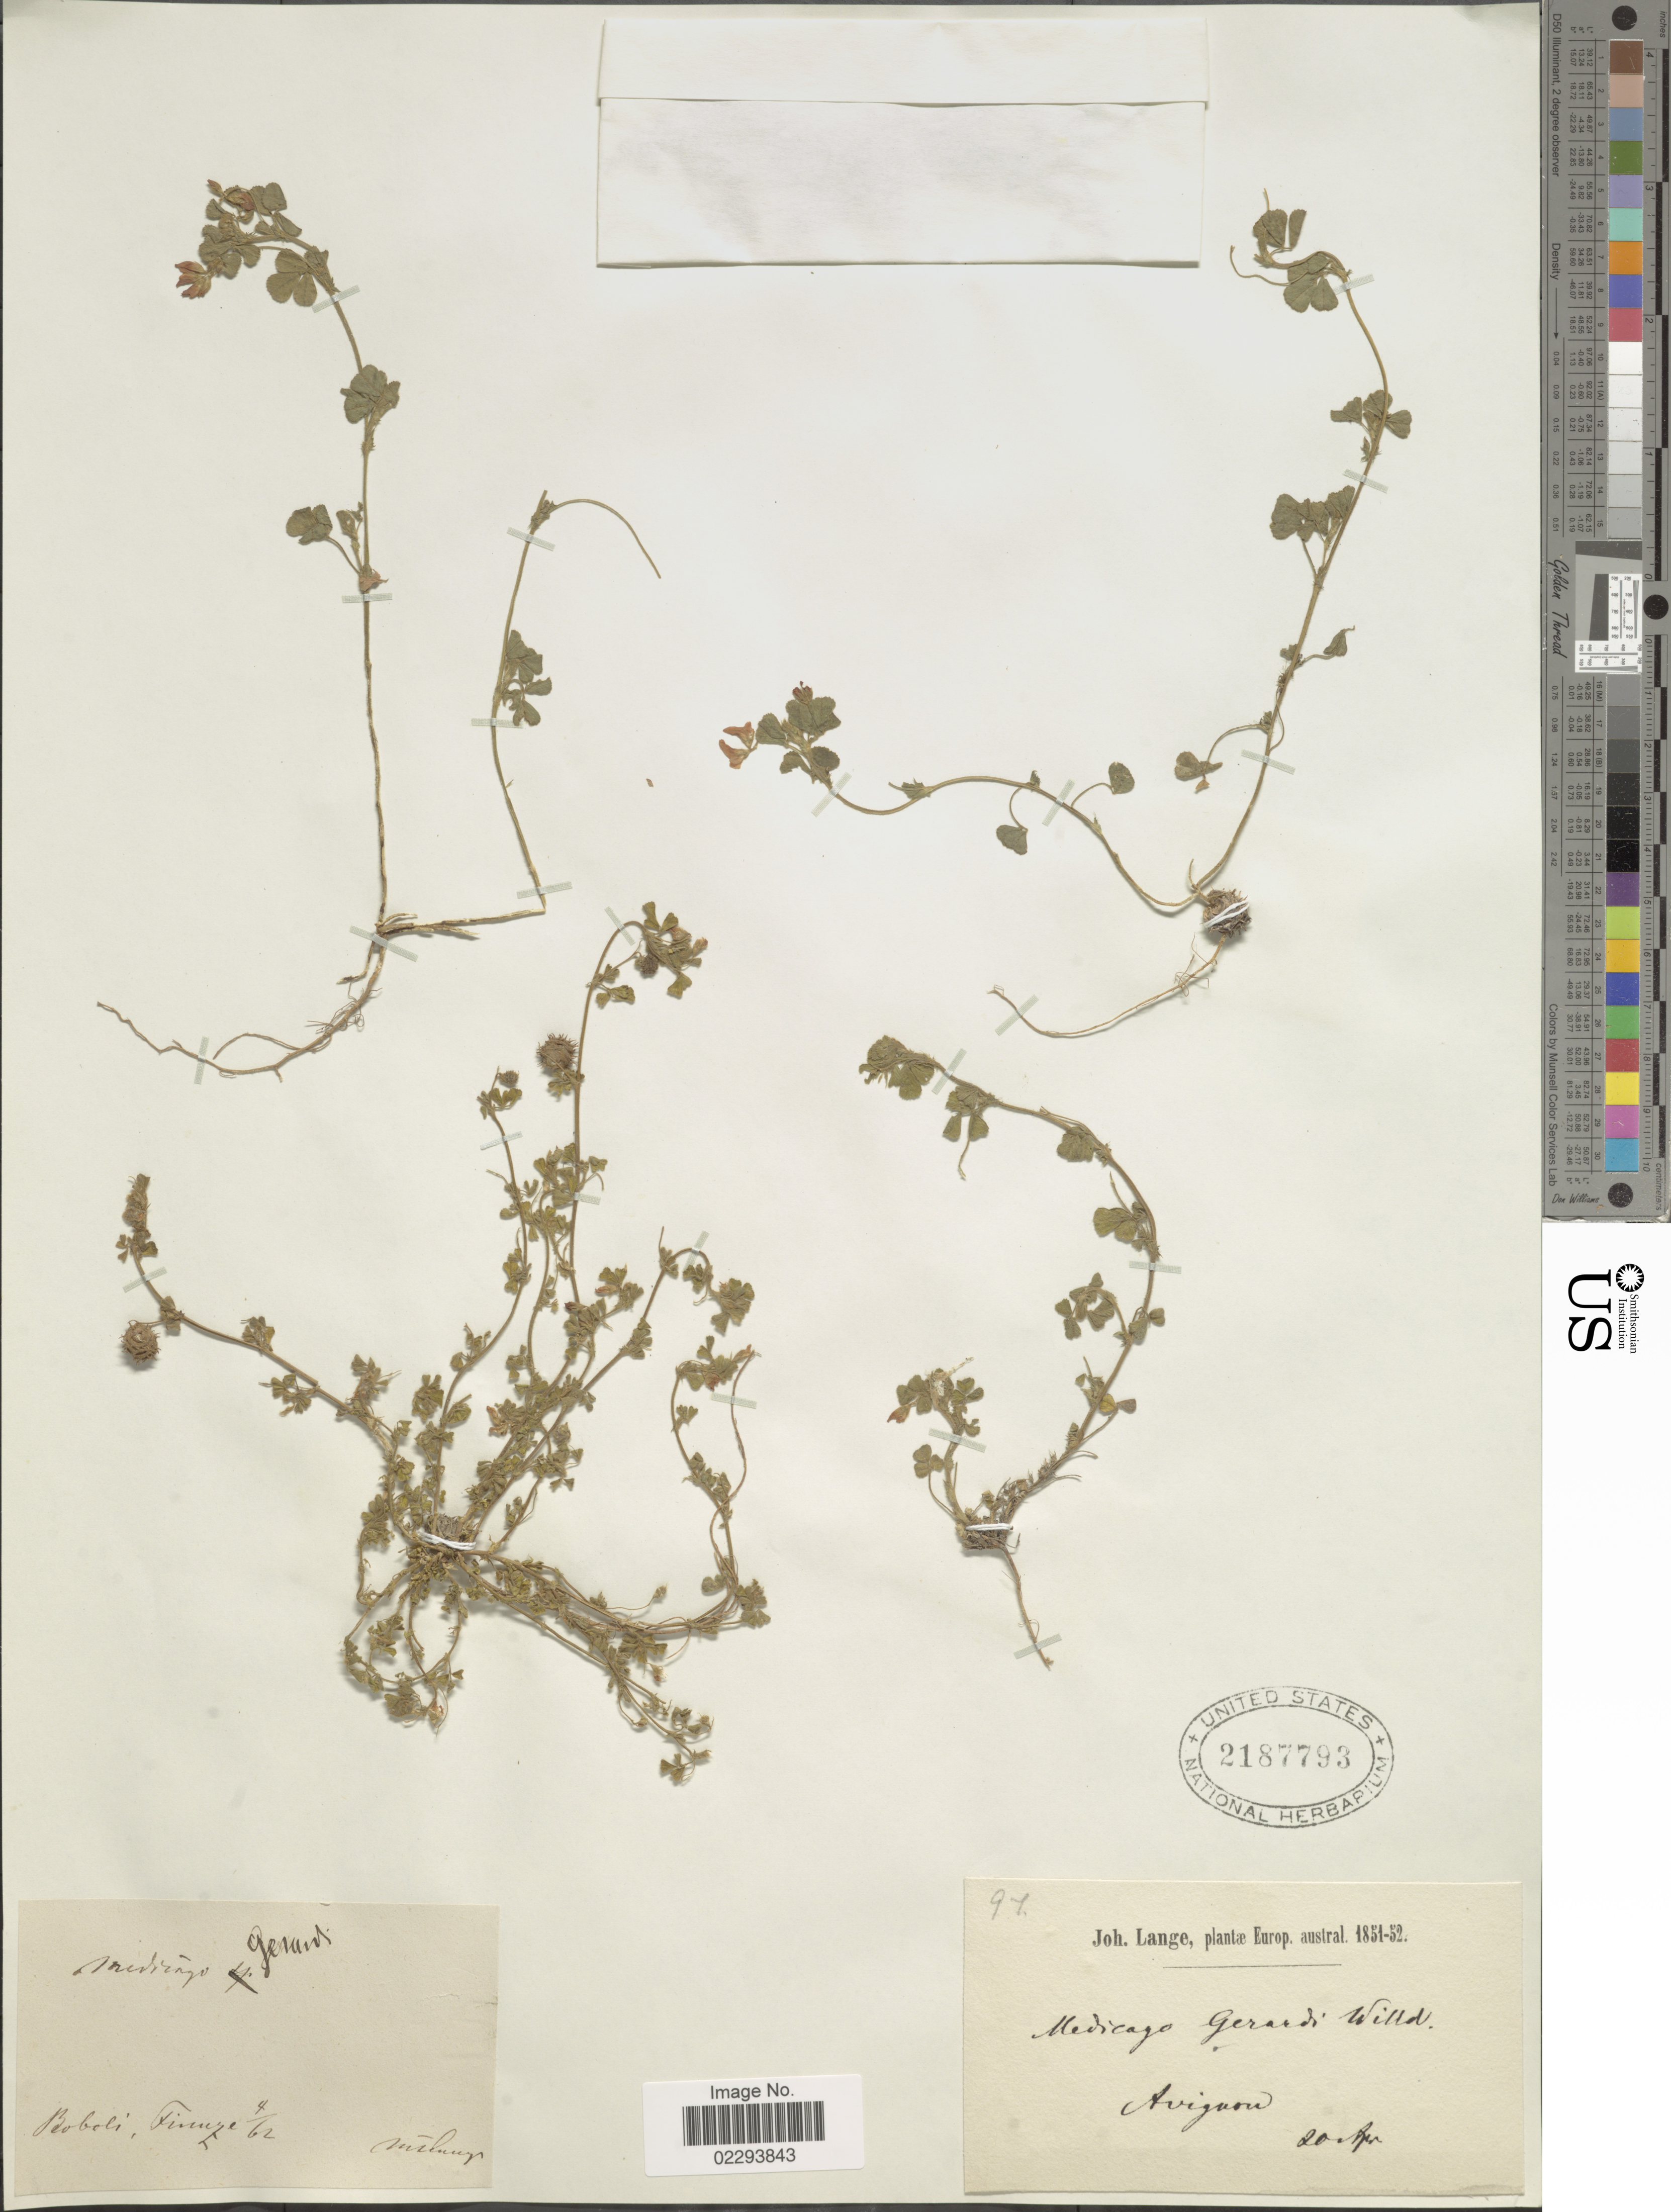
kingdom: Plantae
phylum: Tracheophyta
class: Magnoliopsida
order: Fabales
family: Fabaceae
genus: Medicago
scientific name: Medicago rigidula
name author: (L.) All.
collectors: J. M. C. Lange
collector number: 97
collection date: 1851-04-20/1852-04-20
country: France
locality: Europ. austral. Avignon.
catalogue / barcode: US 2187793